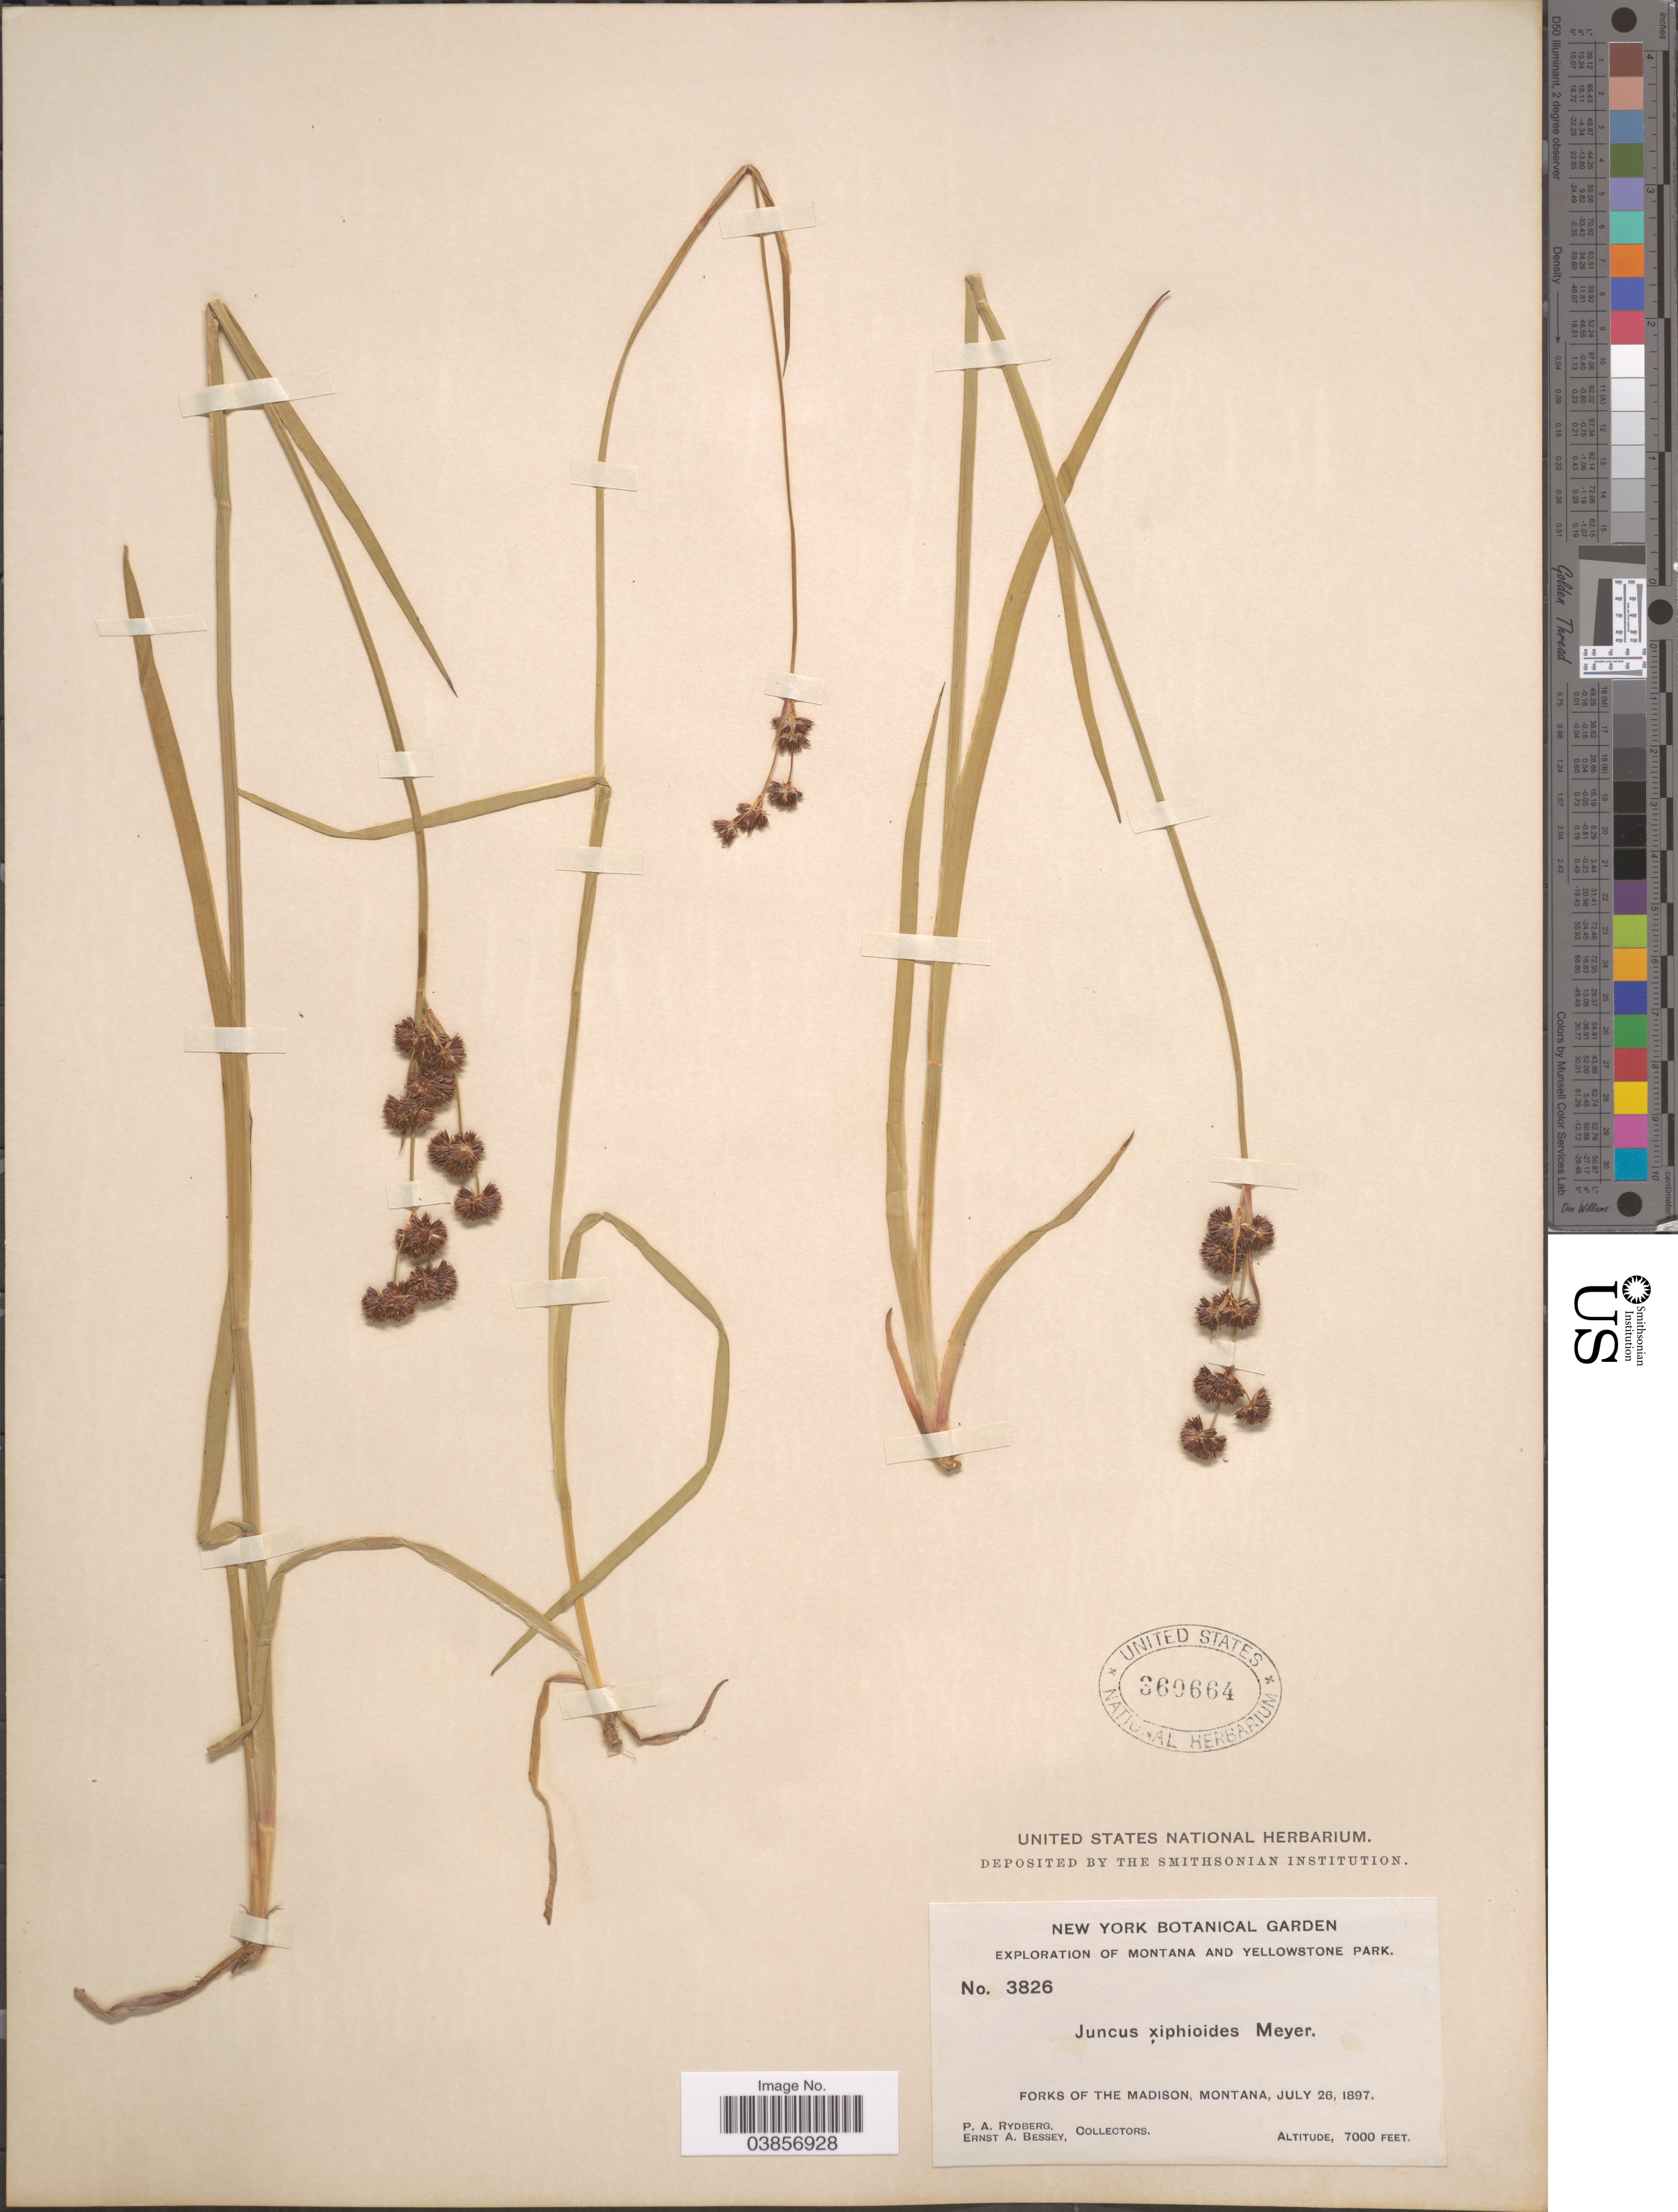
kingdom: Plantae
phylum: Tracheophyta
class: Liliopsida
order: Poales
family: Juncaceae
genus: Juncus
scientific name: Juncus saximontanus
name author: A. Nelson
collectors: P. A. Rydberg & E. A. Bessey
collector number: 3826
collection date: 1897-07-26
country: United States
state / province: Montana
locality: Yellowstone Park. Forks of the Madison.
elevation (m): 2134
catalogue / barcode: US 360664